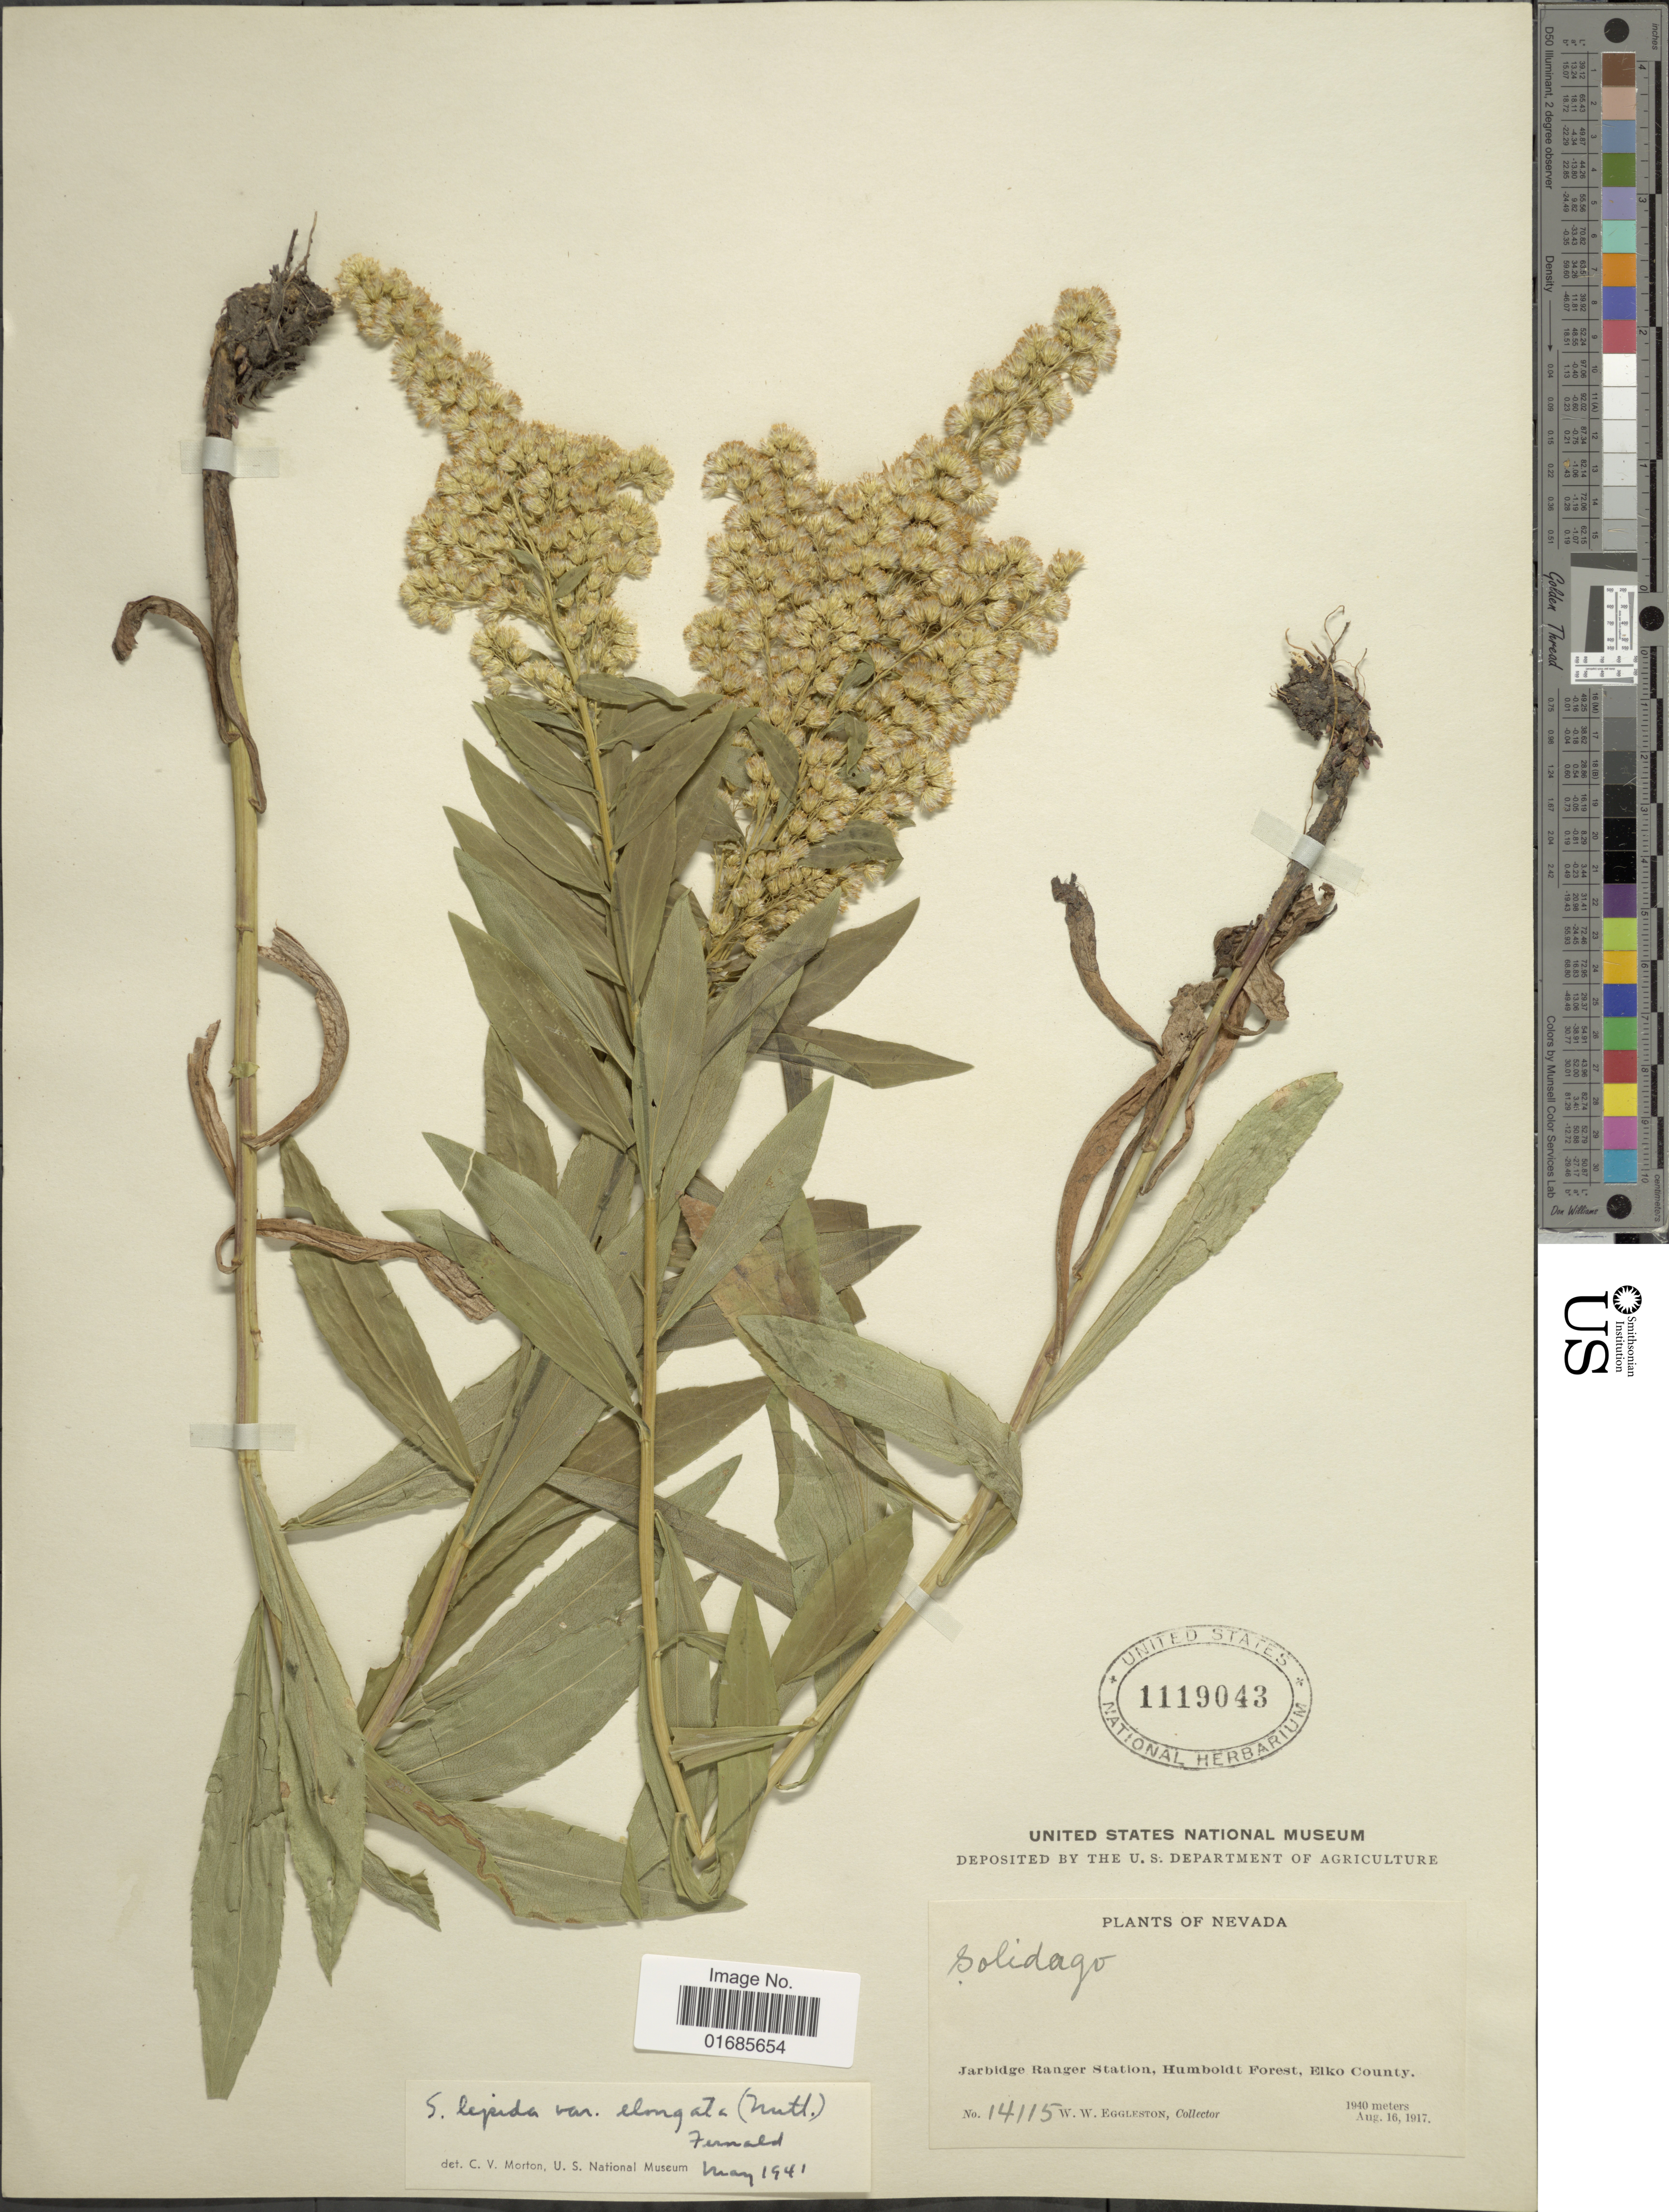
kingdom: Plantae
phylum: Tracheophyta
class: Magnoliopsida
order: Asterales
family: Asteraceae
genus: Solidago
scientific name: Solidago canadensis var. salebrosa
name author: (Piper) M.E. Jones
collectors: W. W. Eggleston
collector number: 14115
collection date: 1917-08-16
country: United States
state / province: Nevada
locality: Jarbidge Ranger Station, Humboldt Forest, Elko County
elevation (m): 1940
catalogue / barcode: US 1119043